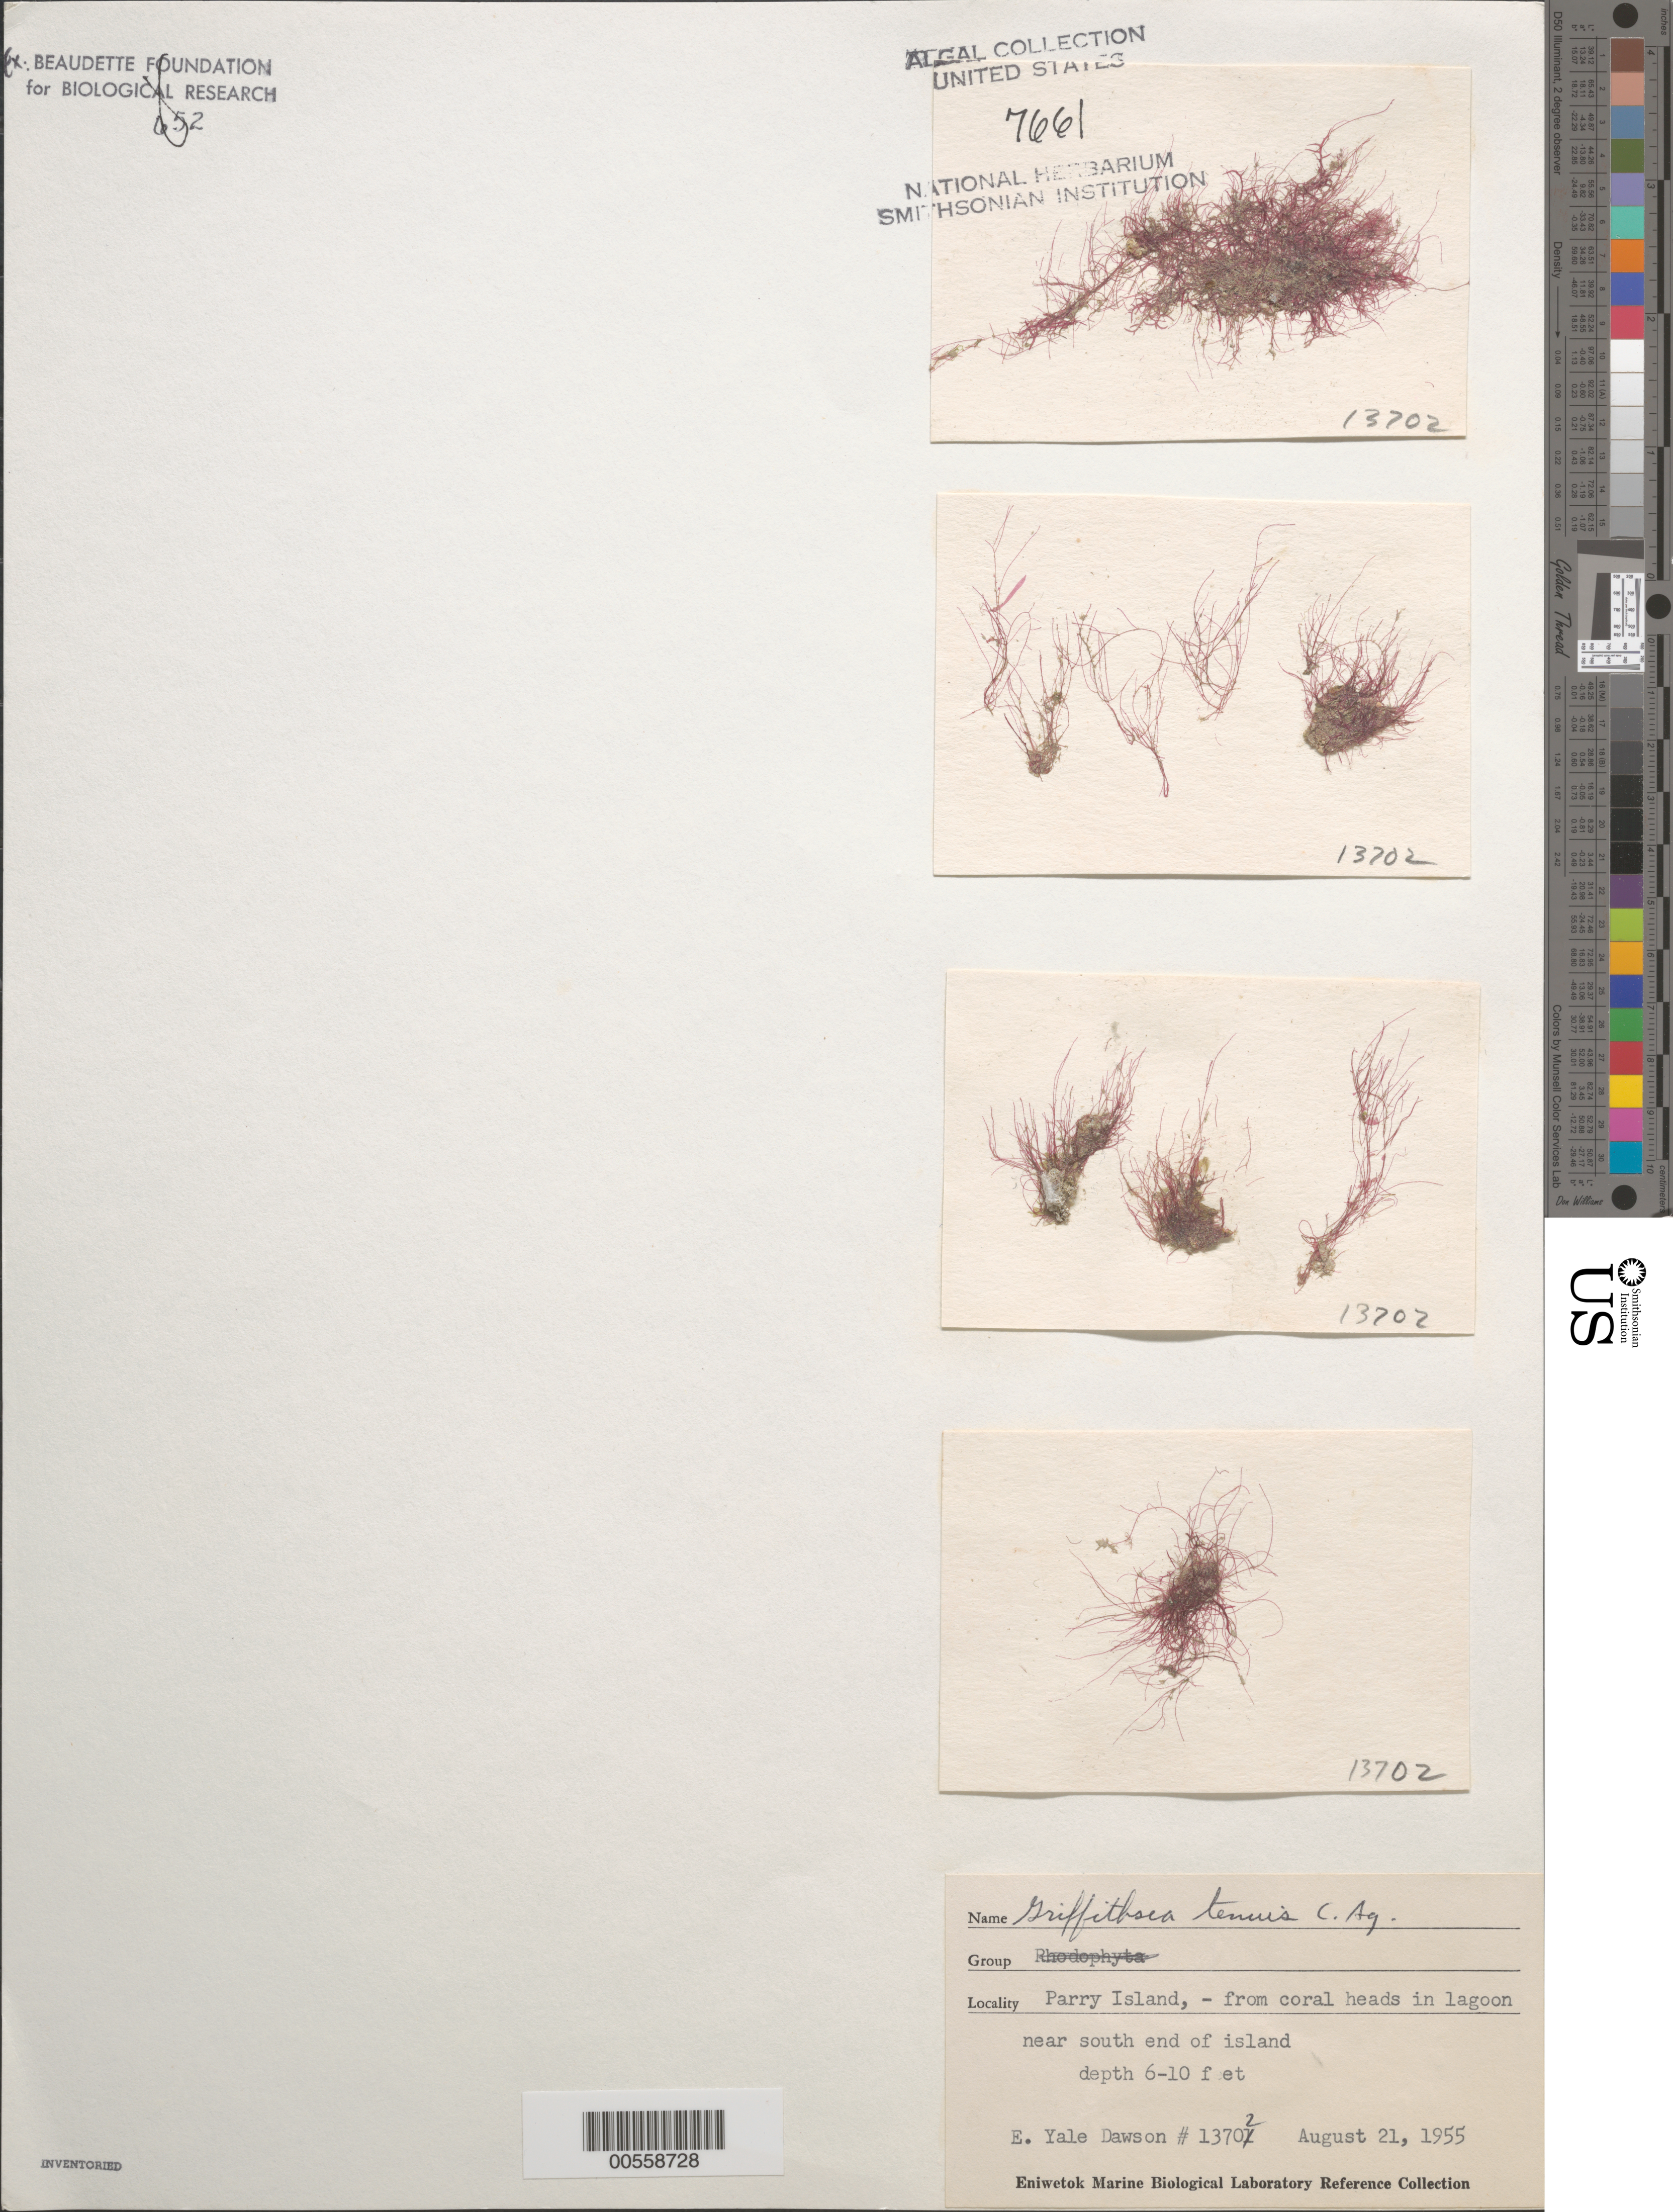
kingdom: Plantae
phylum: Rhodophyta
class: Florideophyceae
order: Ceramiales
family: Wrangeliaceae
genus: Anotrichium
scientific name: Anotrichium tenue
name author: (C. Agardh) Nägeli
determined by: Algae name updating Project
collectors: E. Y. Dawson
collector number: EYD 13702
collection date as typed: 21 Aug 1955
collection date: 1955-08-21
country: Marshall Islands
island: Enewetak [Eniwetok] Atoll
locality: Near Parry Islet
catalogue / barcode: US 7661